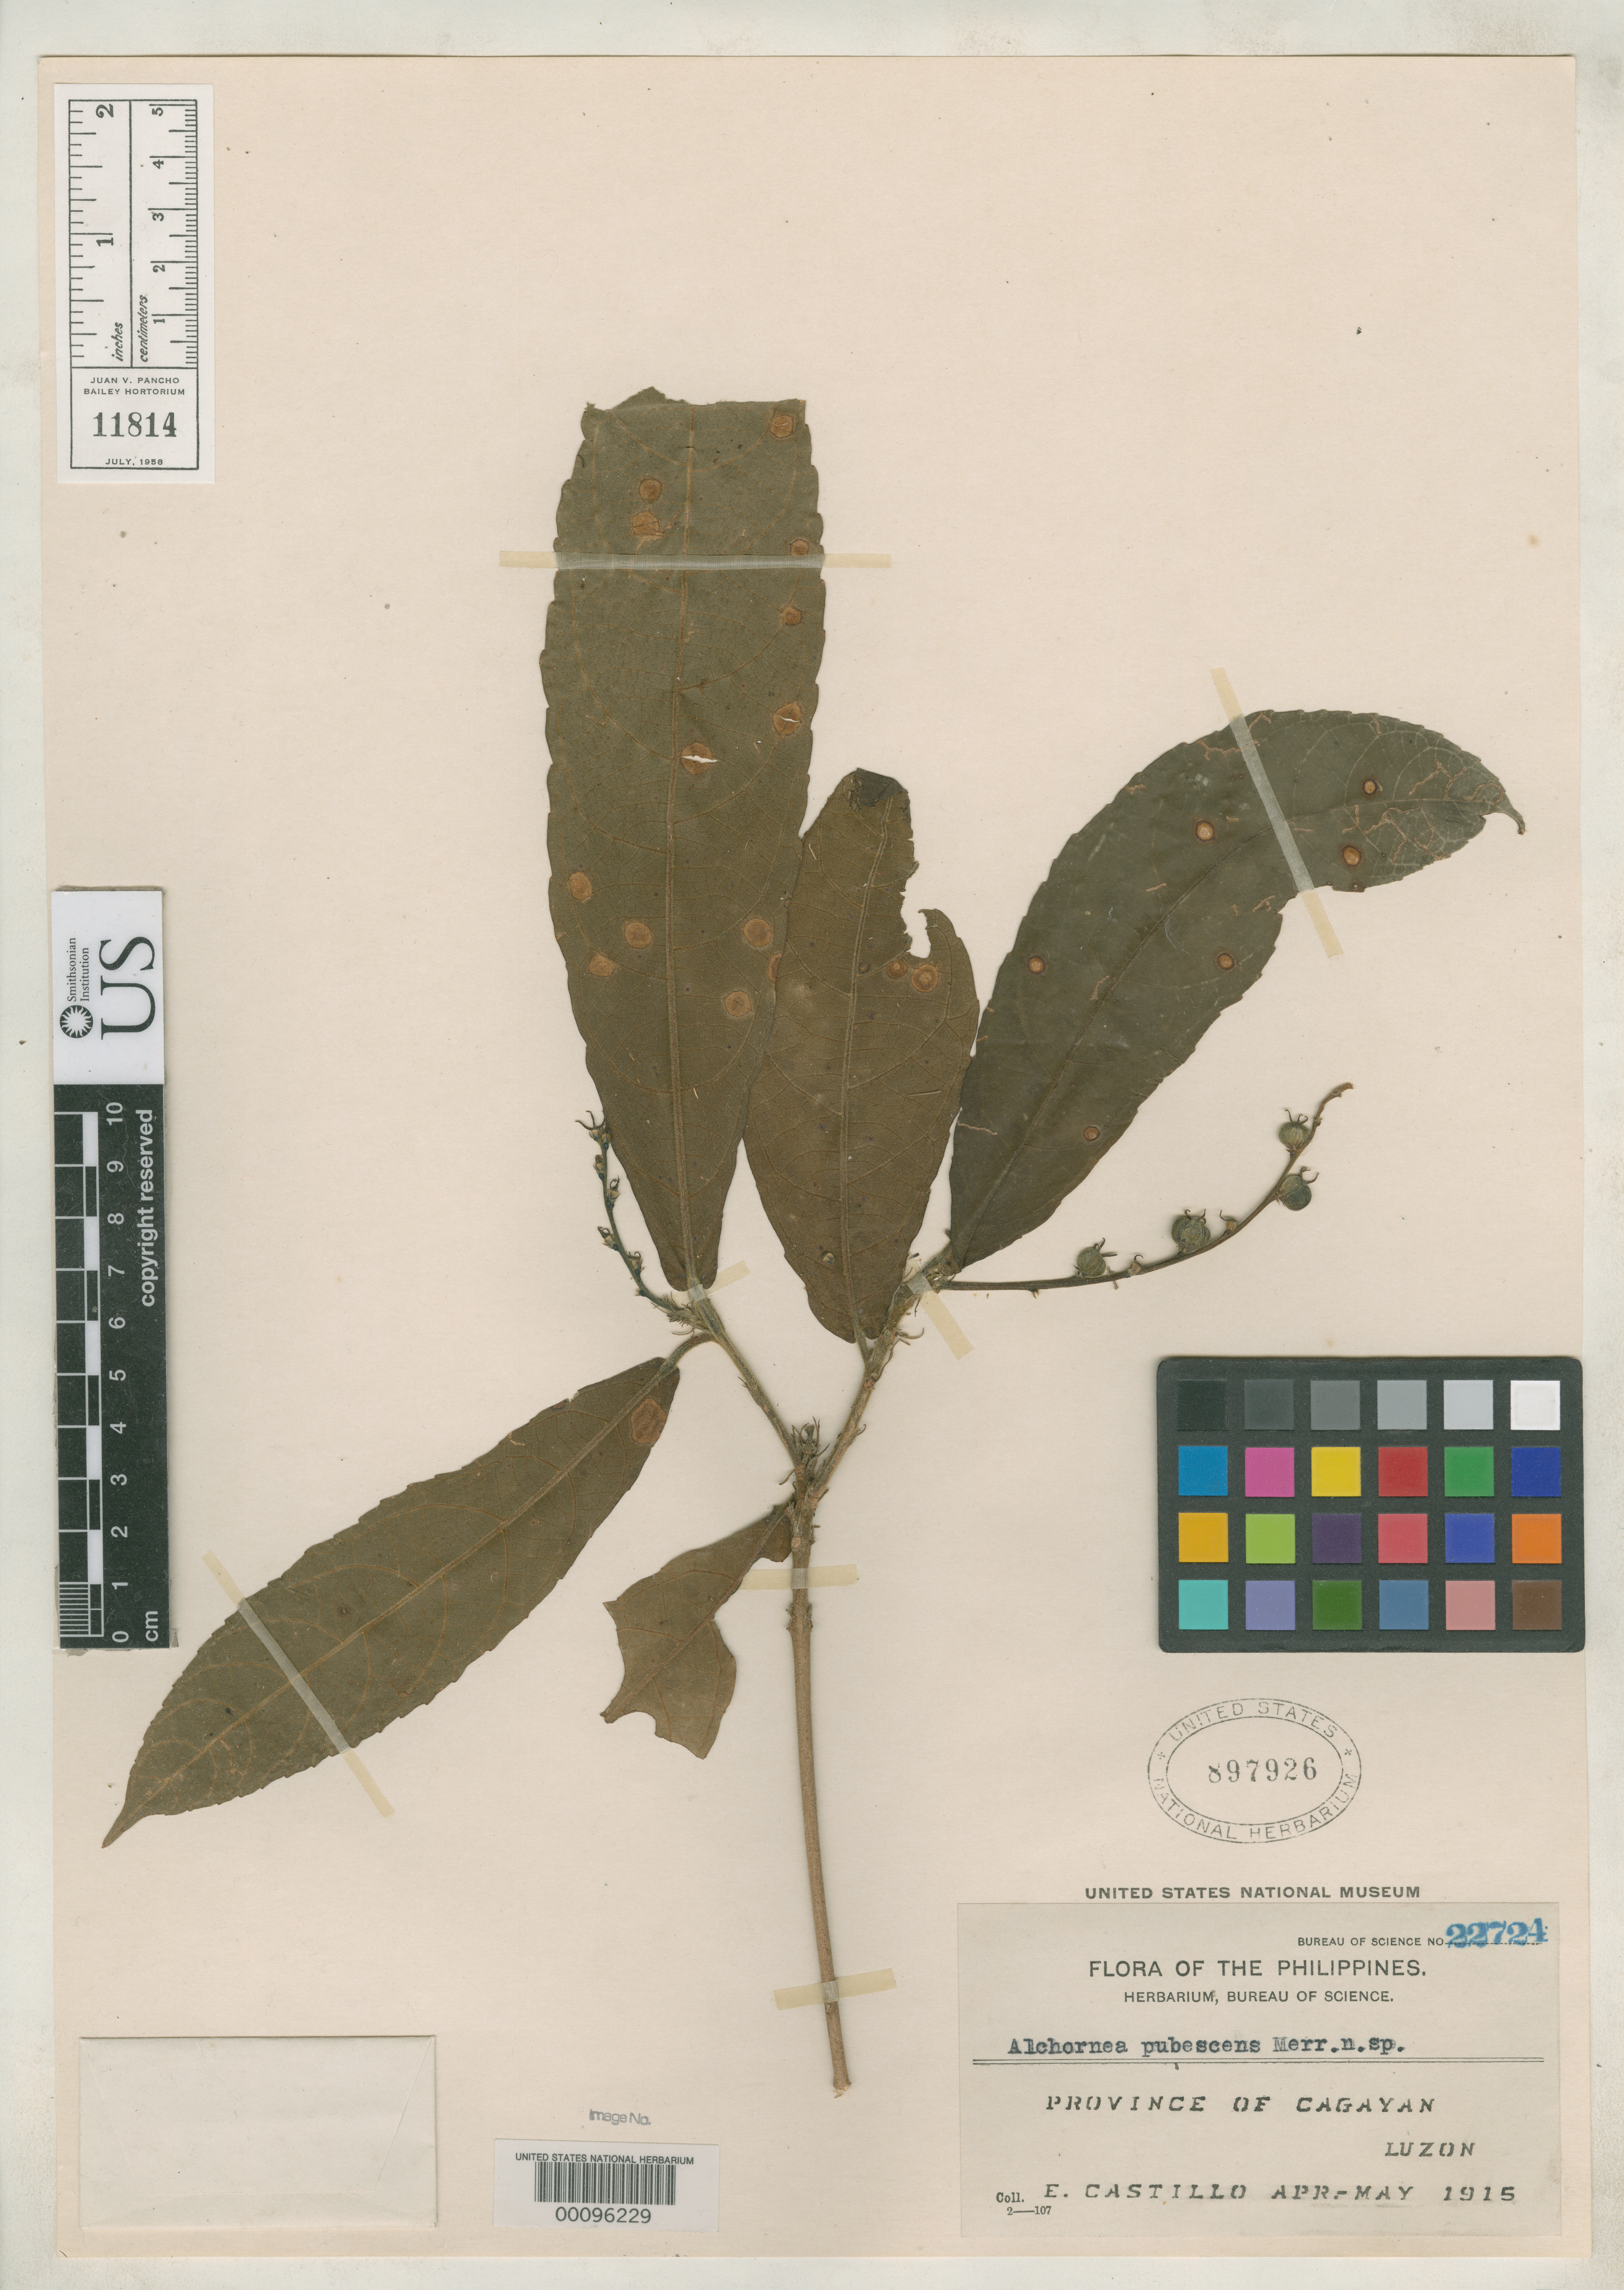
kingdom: Plantae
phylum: Tracheophyta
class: Magnoliopsida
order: Malpighiales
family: Euphorbiaceae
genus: Alchornea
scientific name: Alchornea pubescens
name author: Merr.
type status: Isotype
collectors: E. Drake del Castillo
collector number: Bur. Sci. 22724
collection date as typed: Apr 1915 to -- May 1915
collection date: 1915-04/1915-05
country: Philippines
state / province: Cagayan Valley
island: Luzon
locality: Cagayan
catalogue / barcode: US 897926